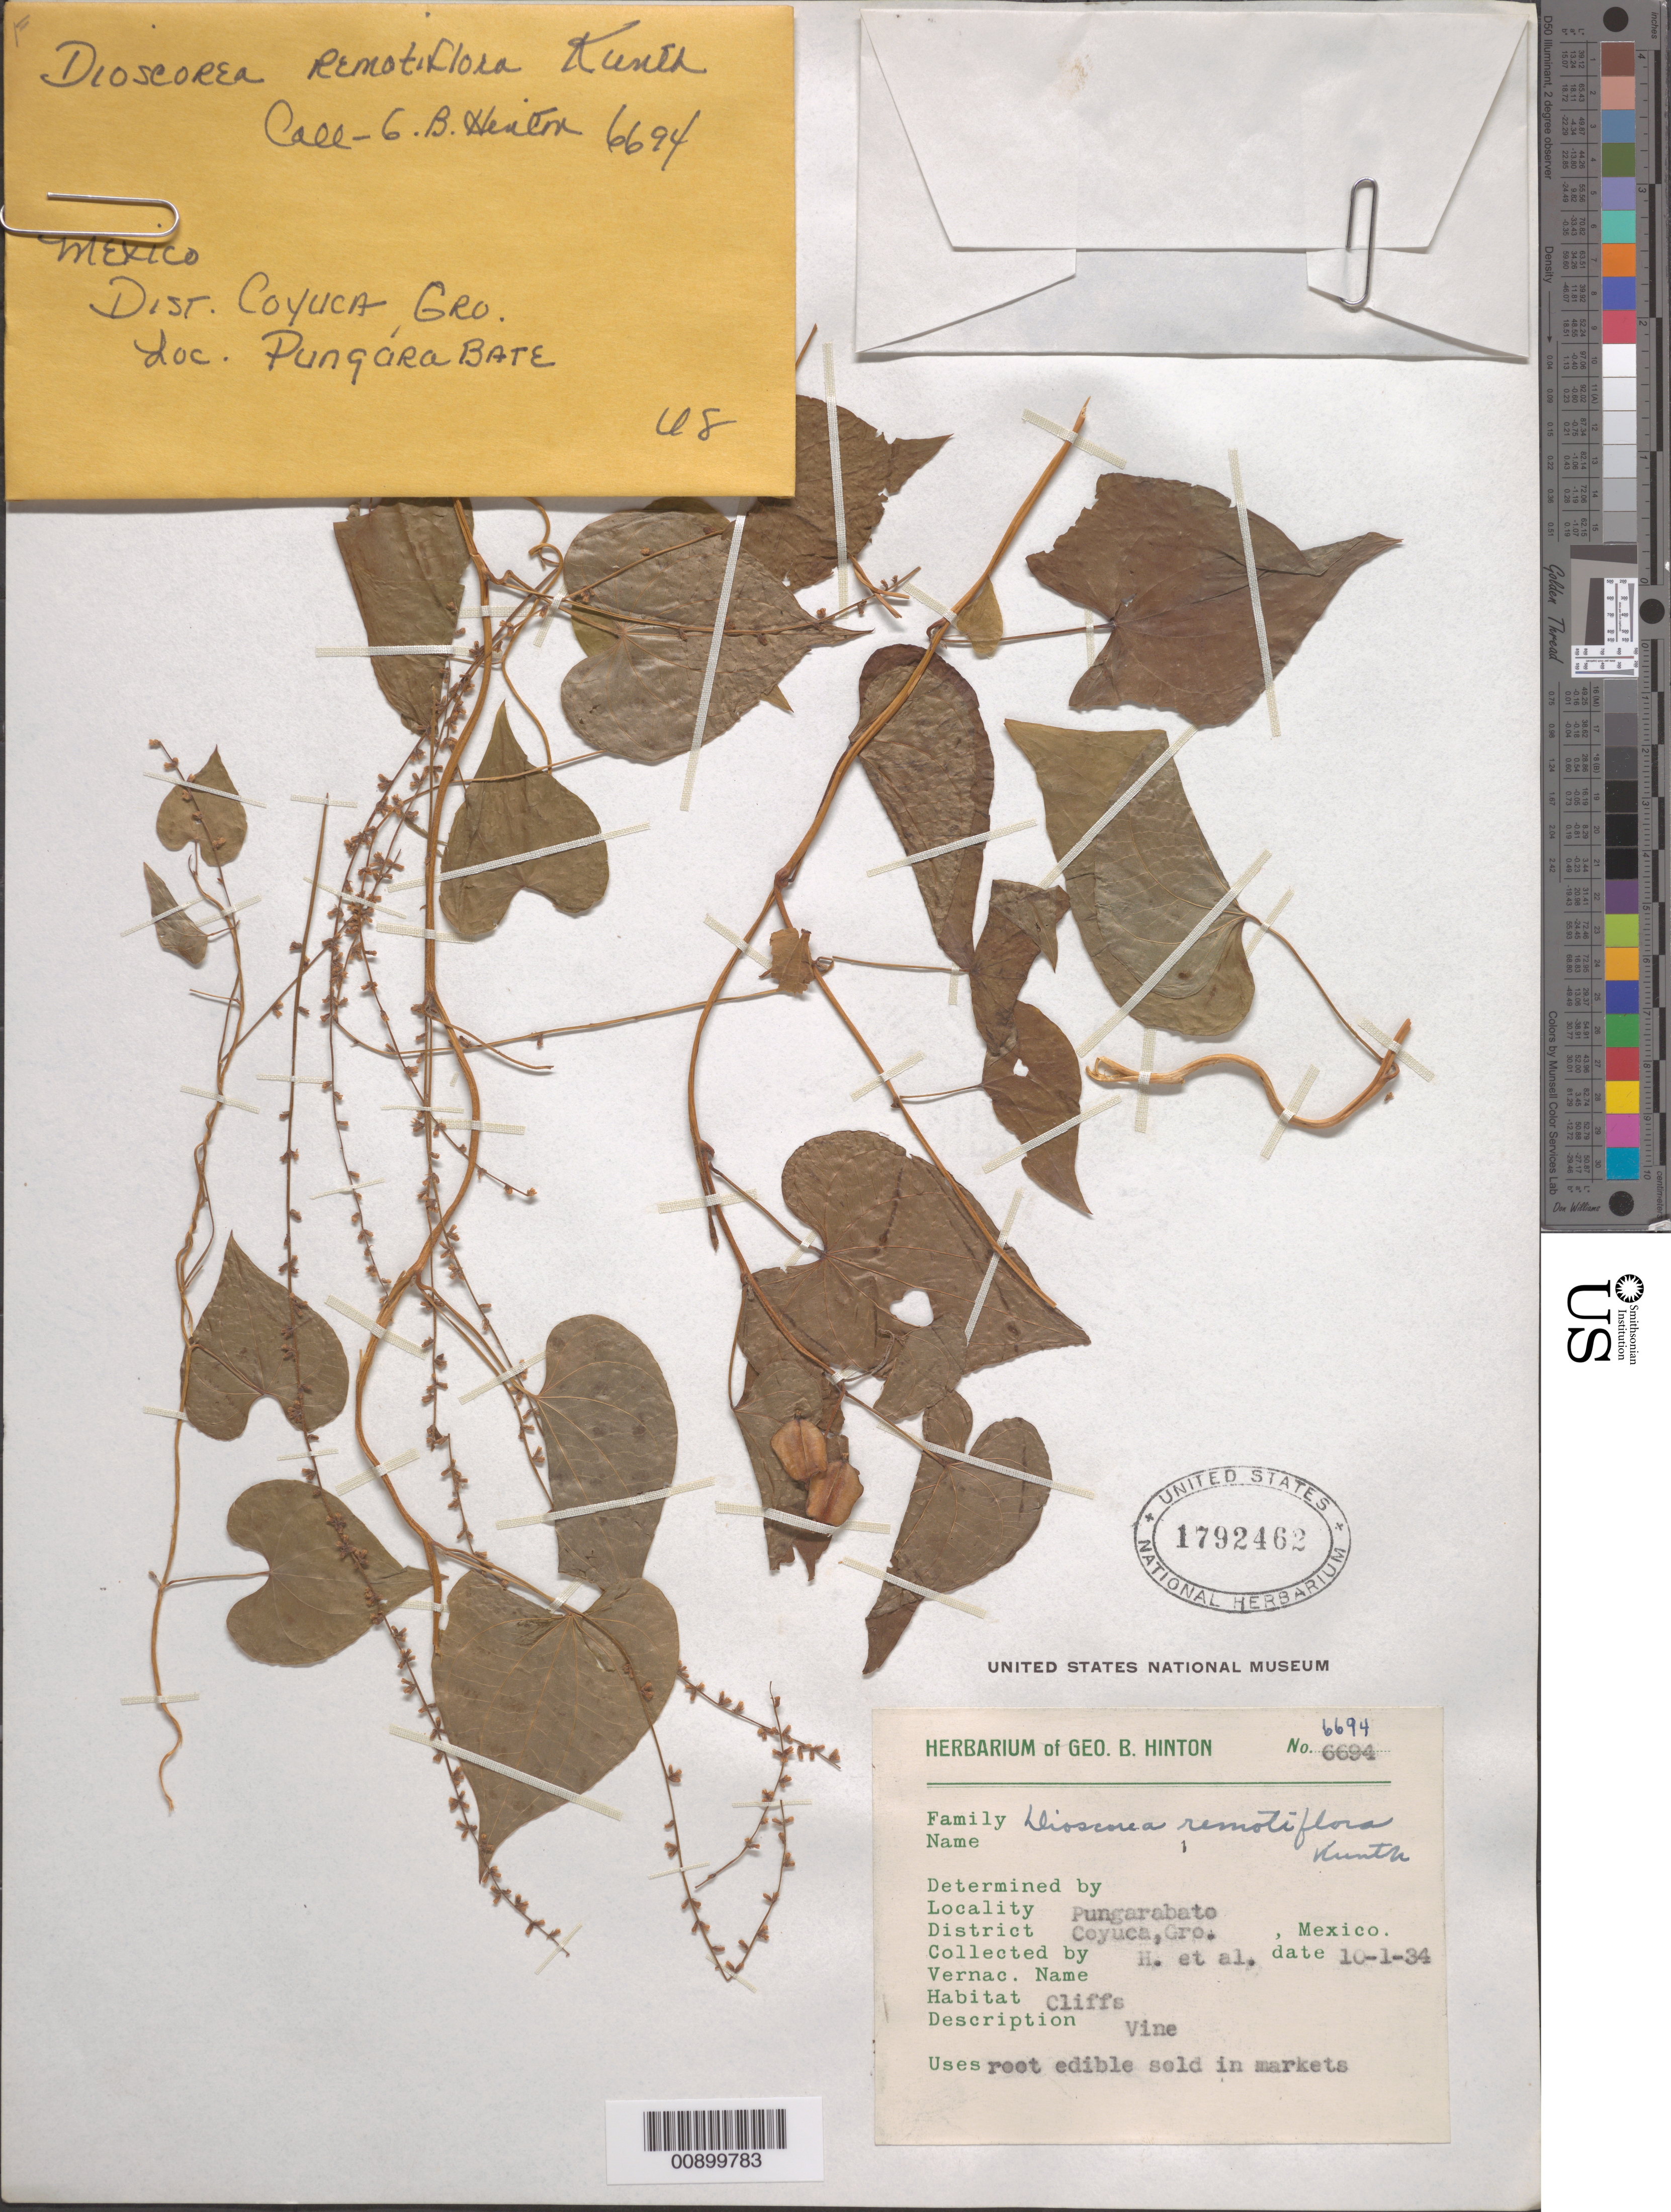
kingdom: Plantae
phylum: Tracheophyta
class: Liliopsida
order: Dioscoreales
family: Dioscoreaceae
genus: Dioscorea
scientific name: Dioscorea remotiflora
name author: Kunth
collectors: G. B. Hinton & et al.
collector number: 6694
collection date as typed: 01 Oct 1934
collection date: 1934-10-01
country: Mexico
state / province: Guerrero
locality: Pungarabato, District Coyuca, Guerrero.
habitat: Cliffs.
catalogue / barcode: US 1792462